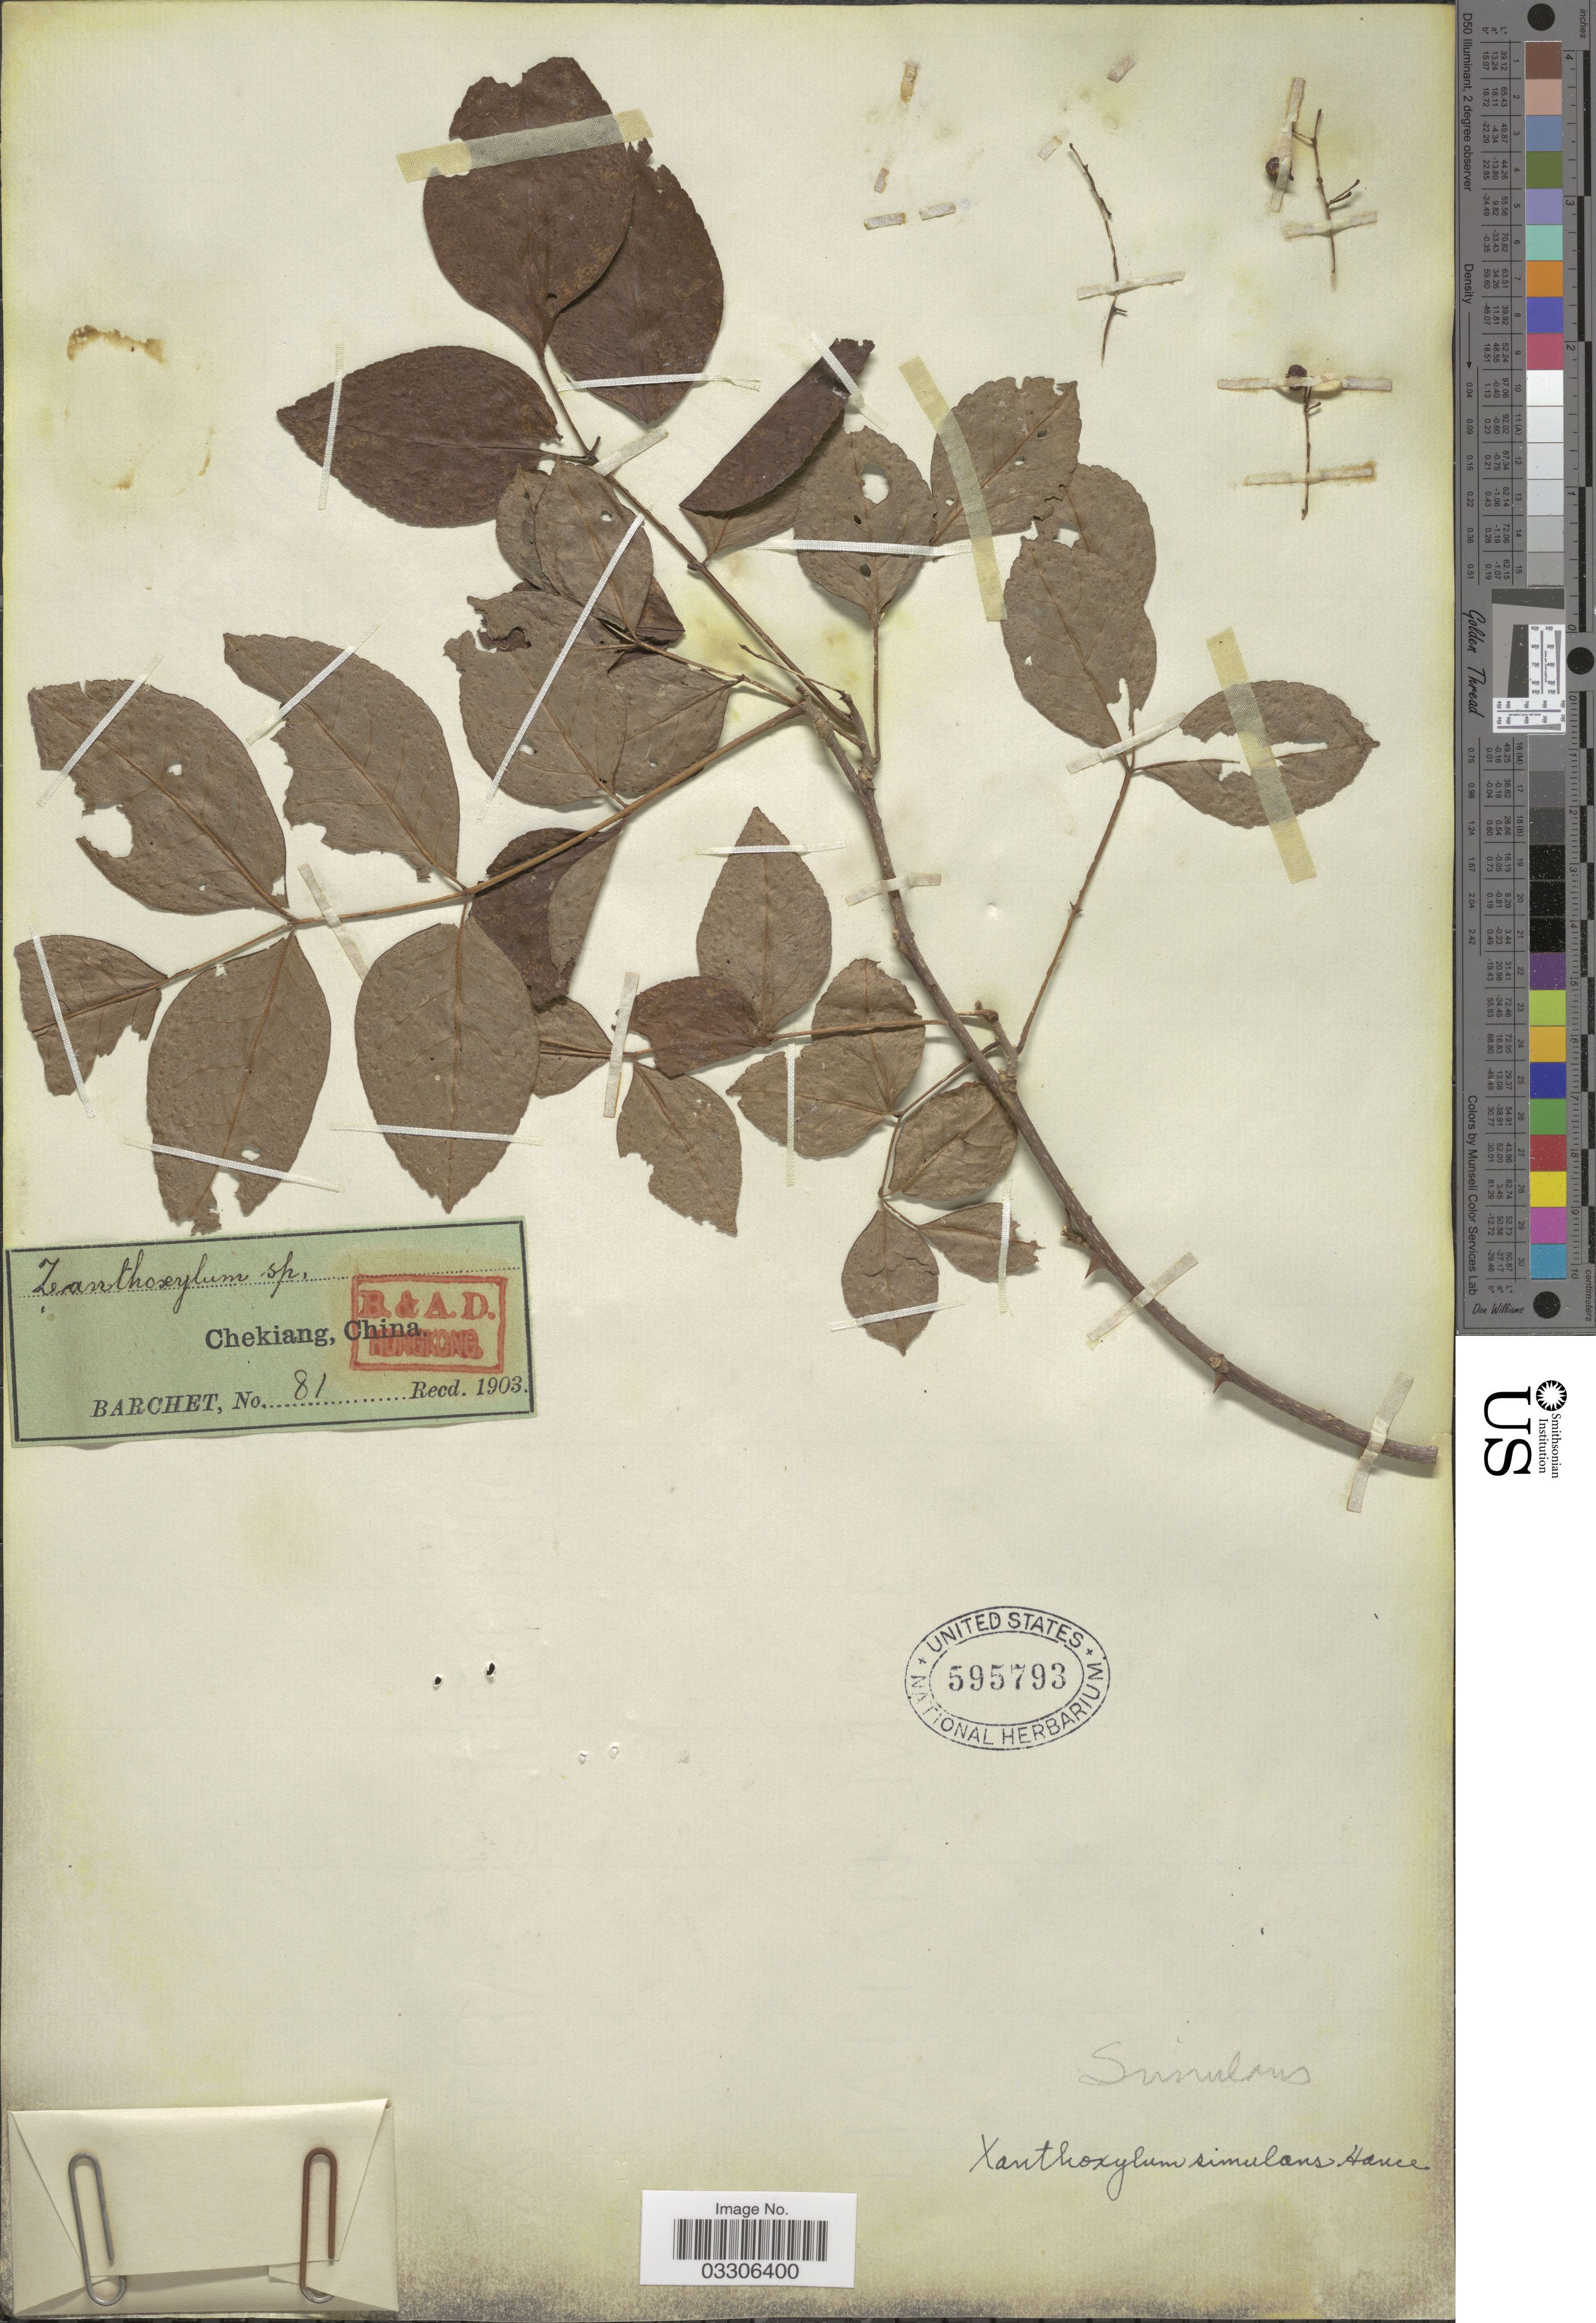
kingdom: Plantae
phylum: Tracheophyta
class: Magnoliopsida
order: Sapindales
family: Rutaceae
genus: Zanthoxylum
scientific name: Zanthoxylum simulans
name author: Hance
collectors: Barchet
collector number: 81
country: China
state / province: Zhejiang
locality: Chekiang.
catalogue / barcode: US 595793